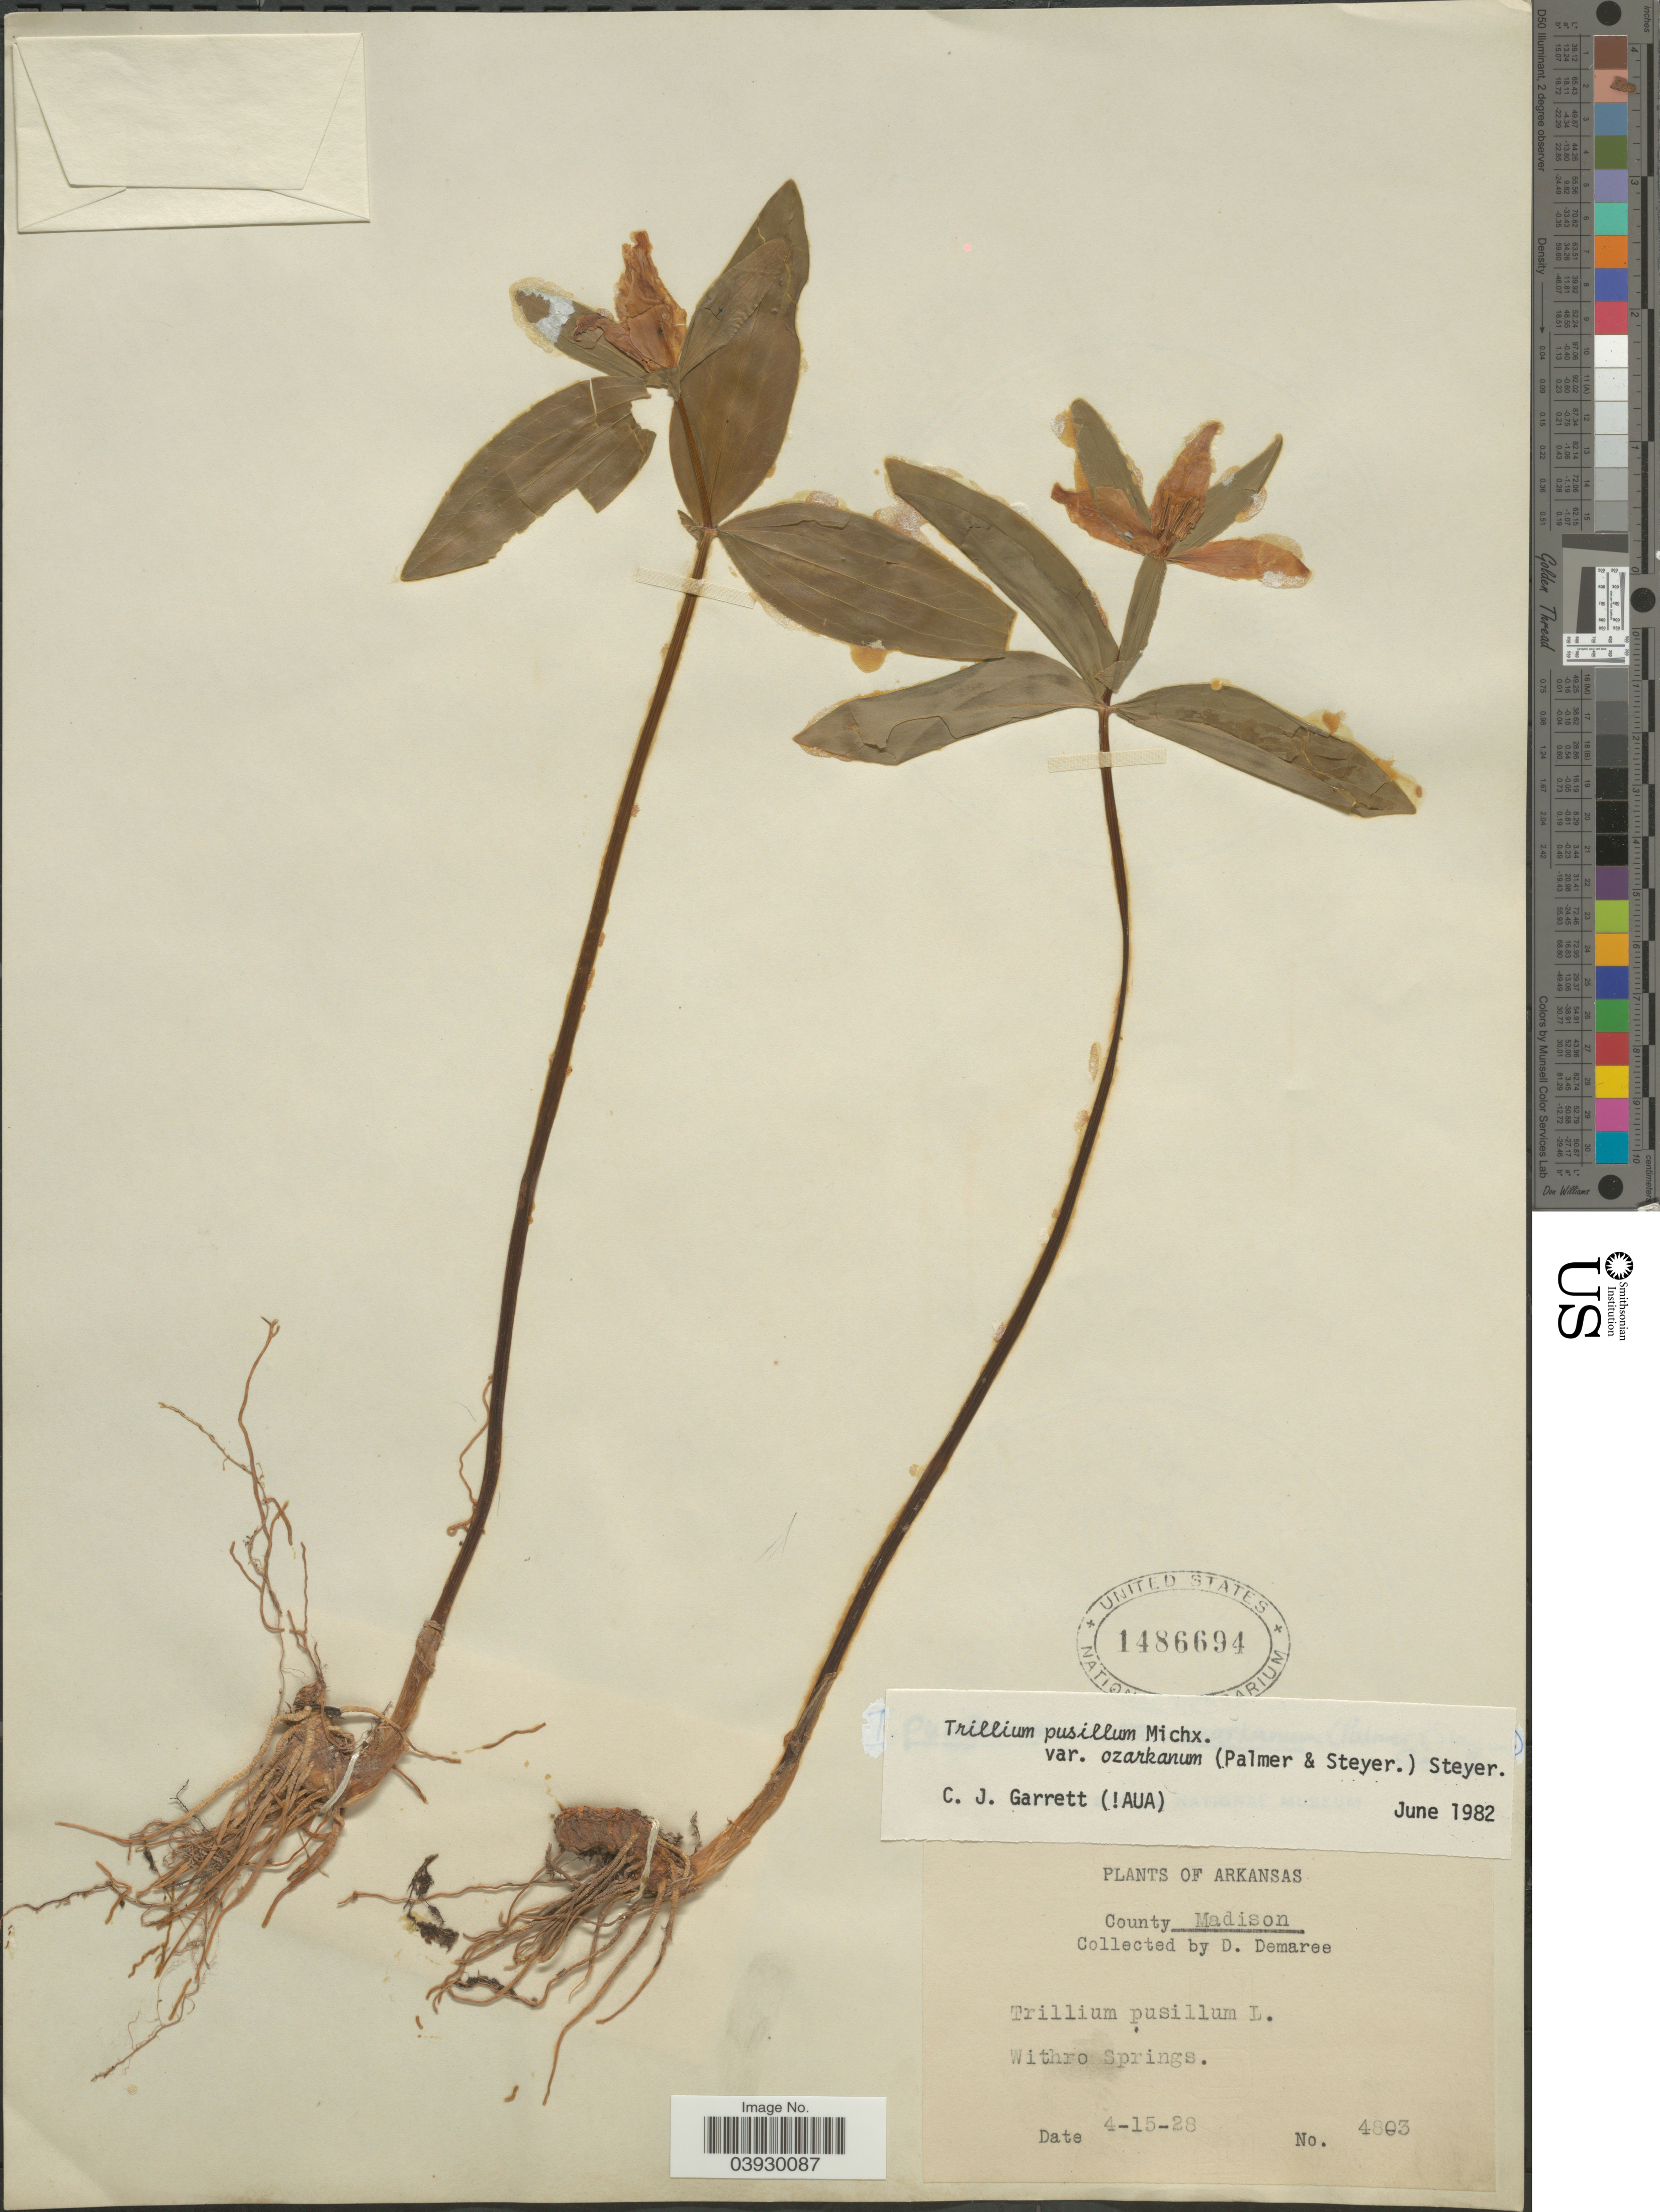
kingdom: Plantae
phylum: Tracheophyta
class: Liliopsida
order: Liliales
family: Melanthiaceae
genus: Trillium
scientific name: Trillium pusillum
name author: Michx.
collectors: D. Demaree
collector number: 4803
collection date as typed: Transcribed d/m/y: 15/4/28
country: United States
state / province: Arkansas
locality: County Madison. Withro Springs.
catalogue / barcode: US 1486694